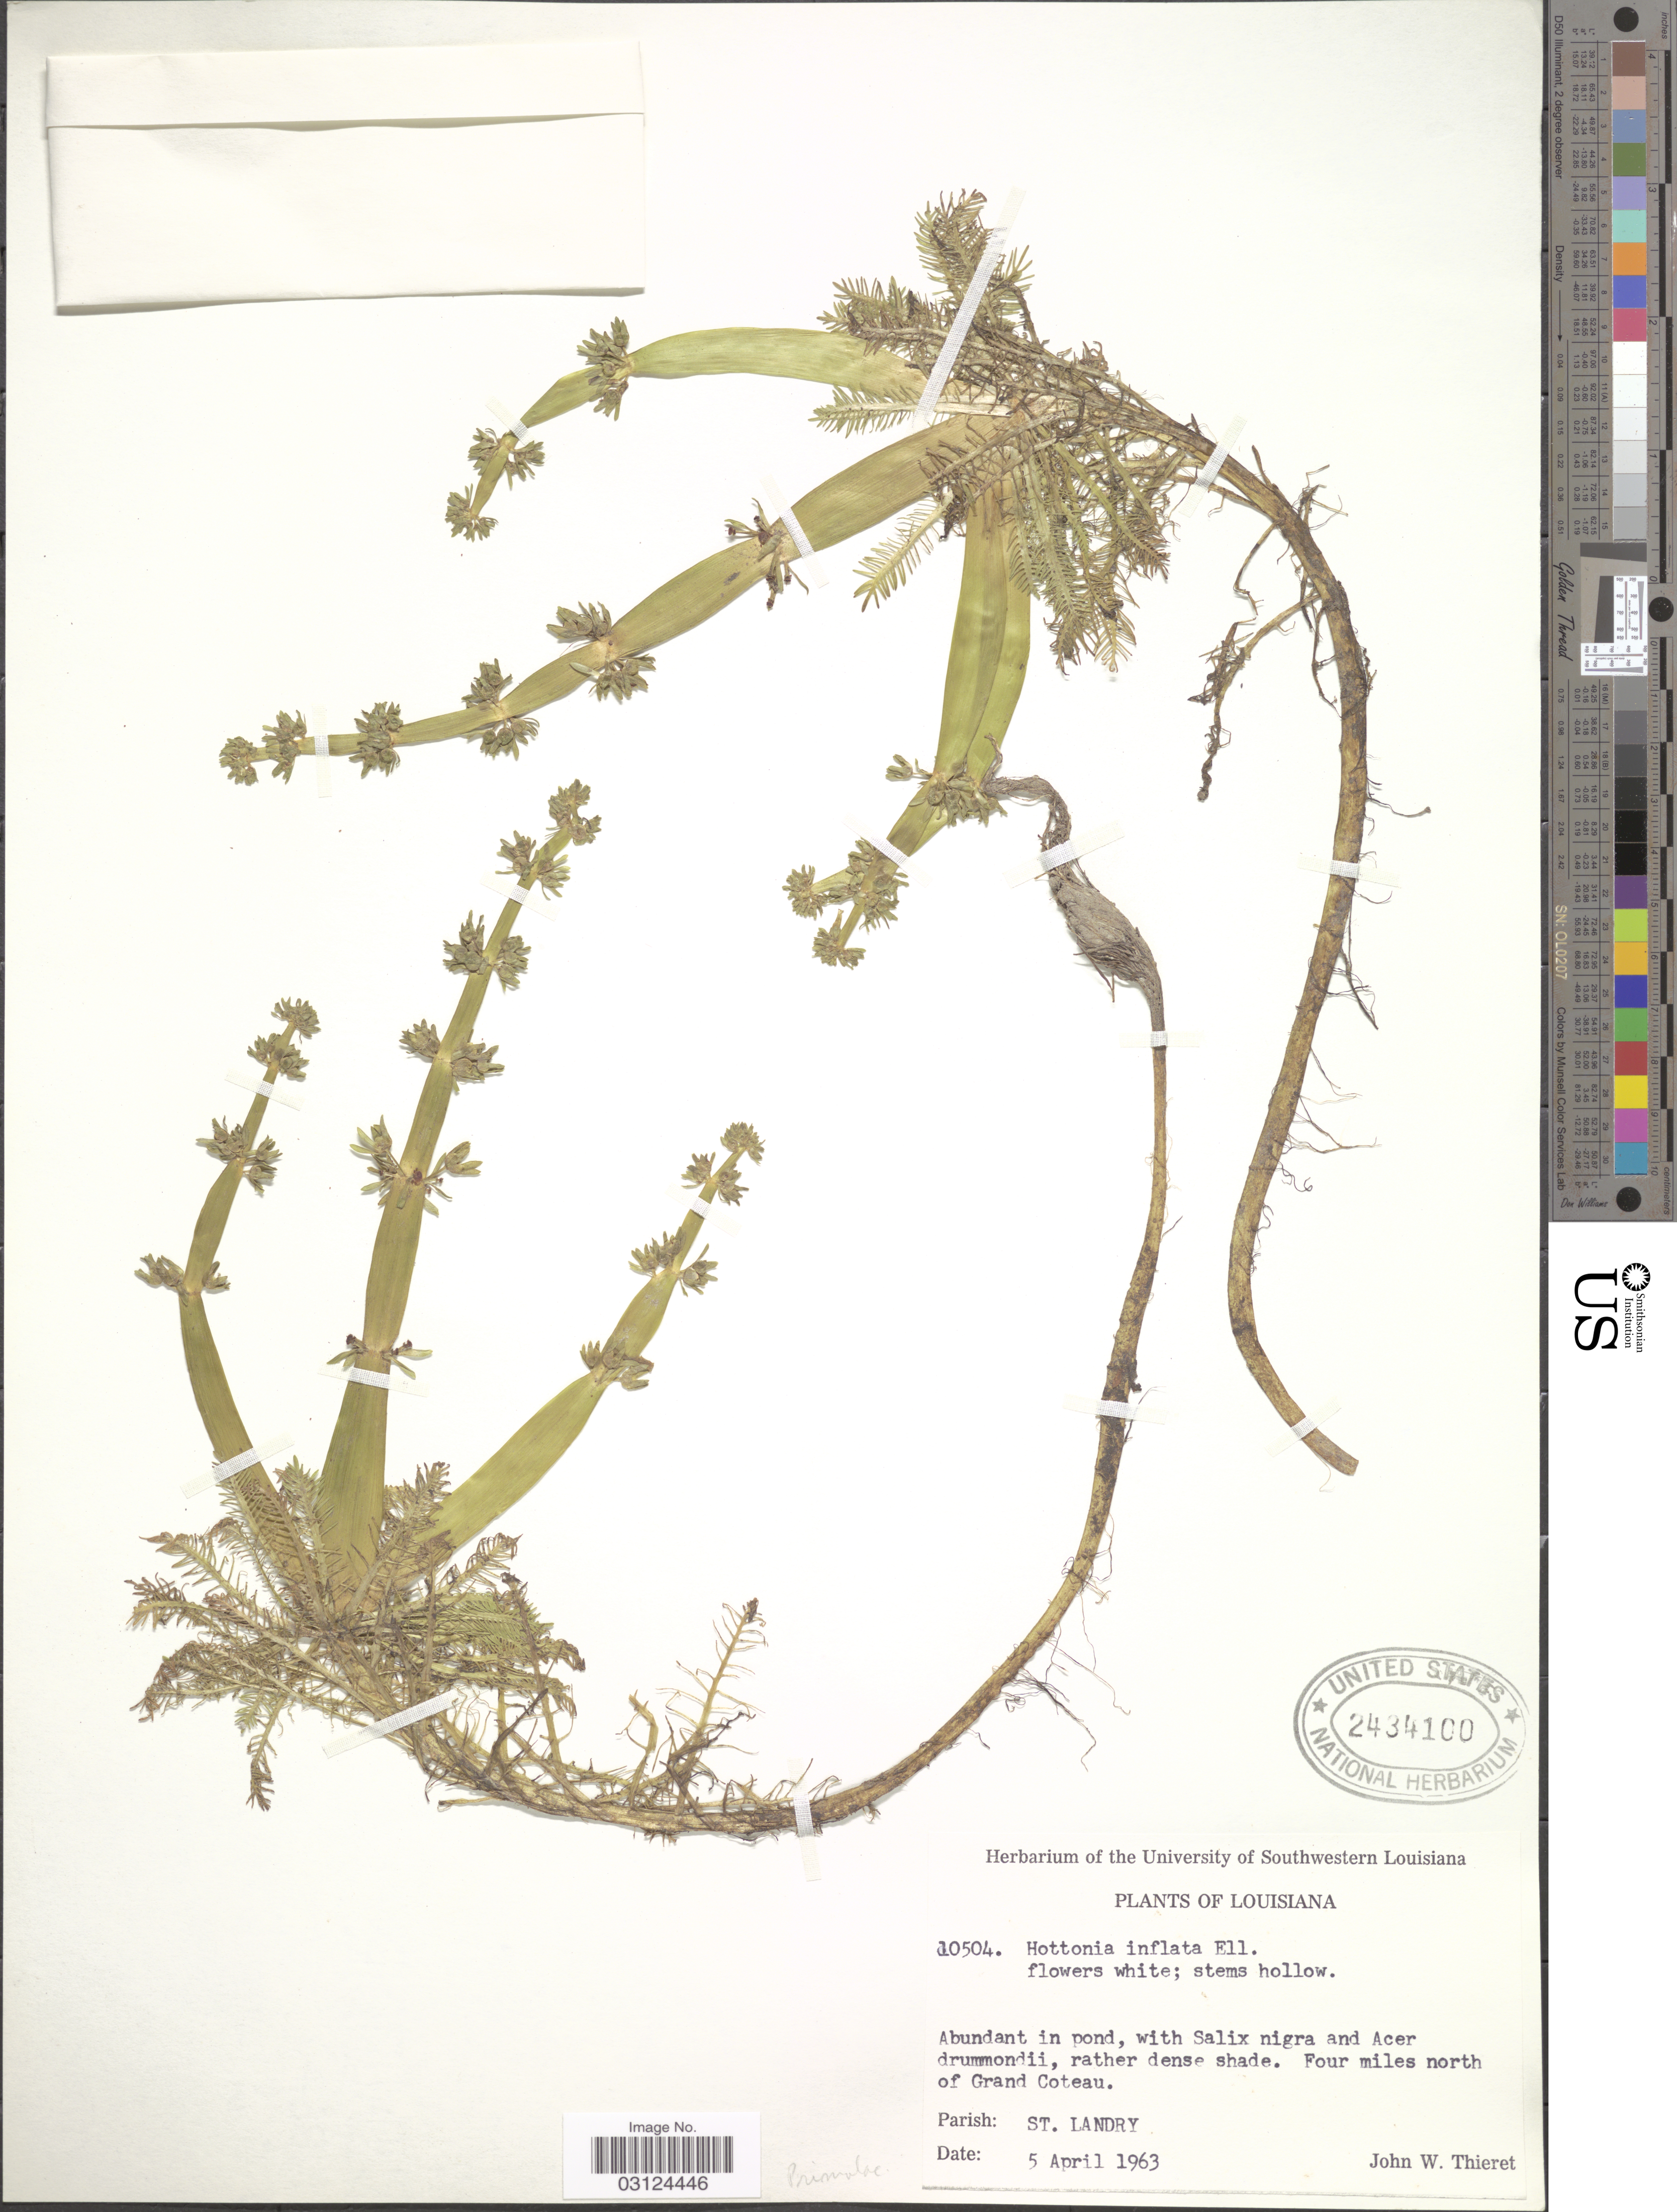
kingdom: Plantae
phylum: Tracheophyta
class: Magnoliopsida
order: Ericales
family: Primulaceae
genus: Hottonia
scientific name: Hottonia inflata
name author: Elliott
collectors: J. W. Thieret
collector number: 10504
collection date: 1963-04-05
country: United States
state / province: Louisiana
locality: Southwestern Louisiana, Four miles north of Grand Coteau, Parish: St. Landry.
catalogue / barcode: US 2434100